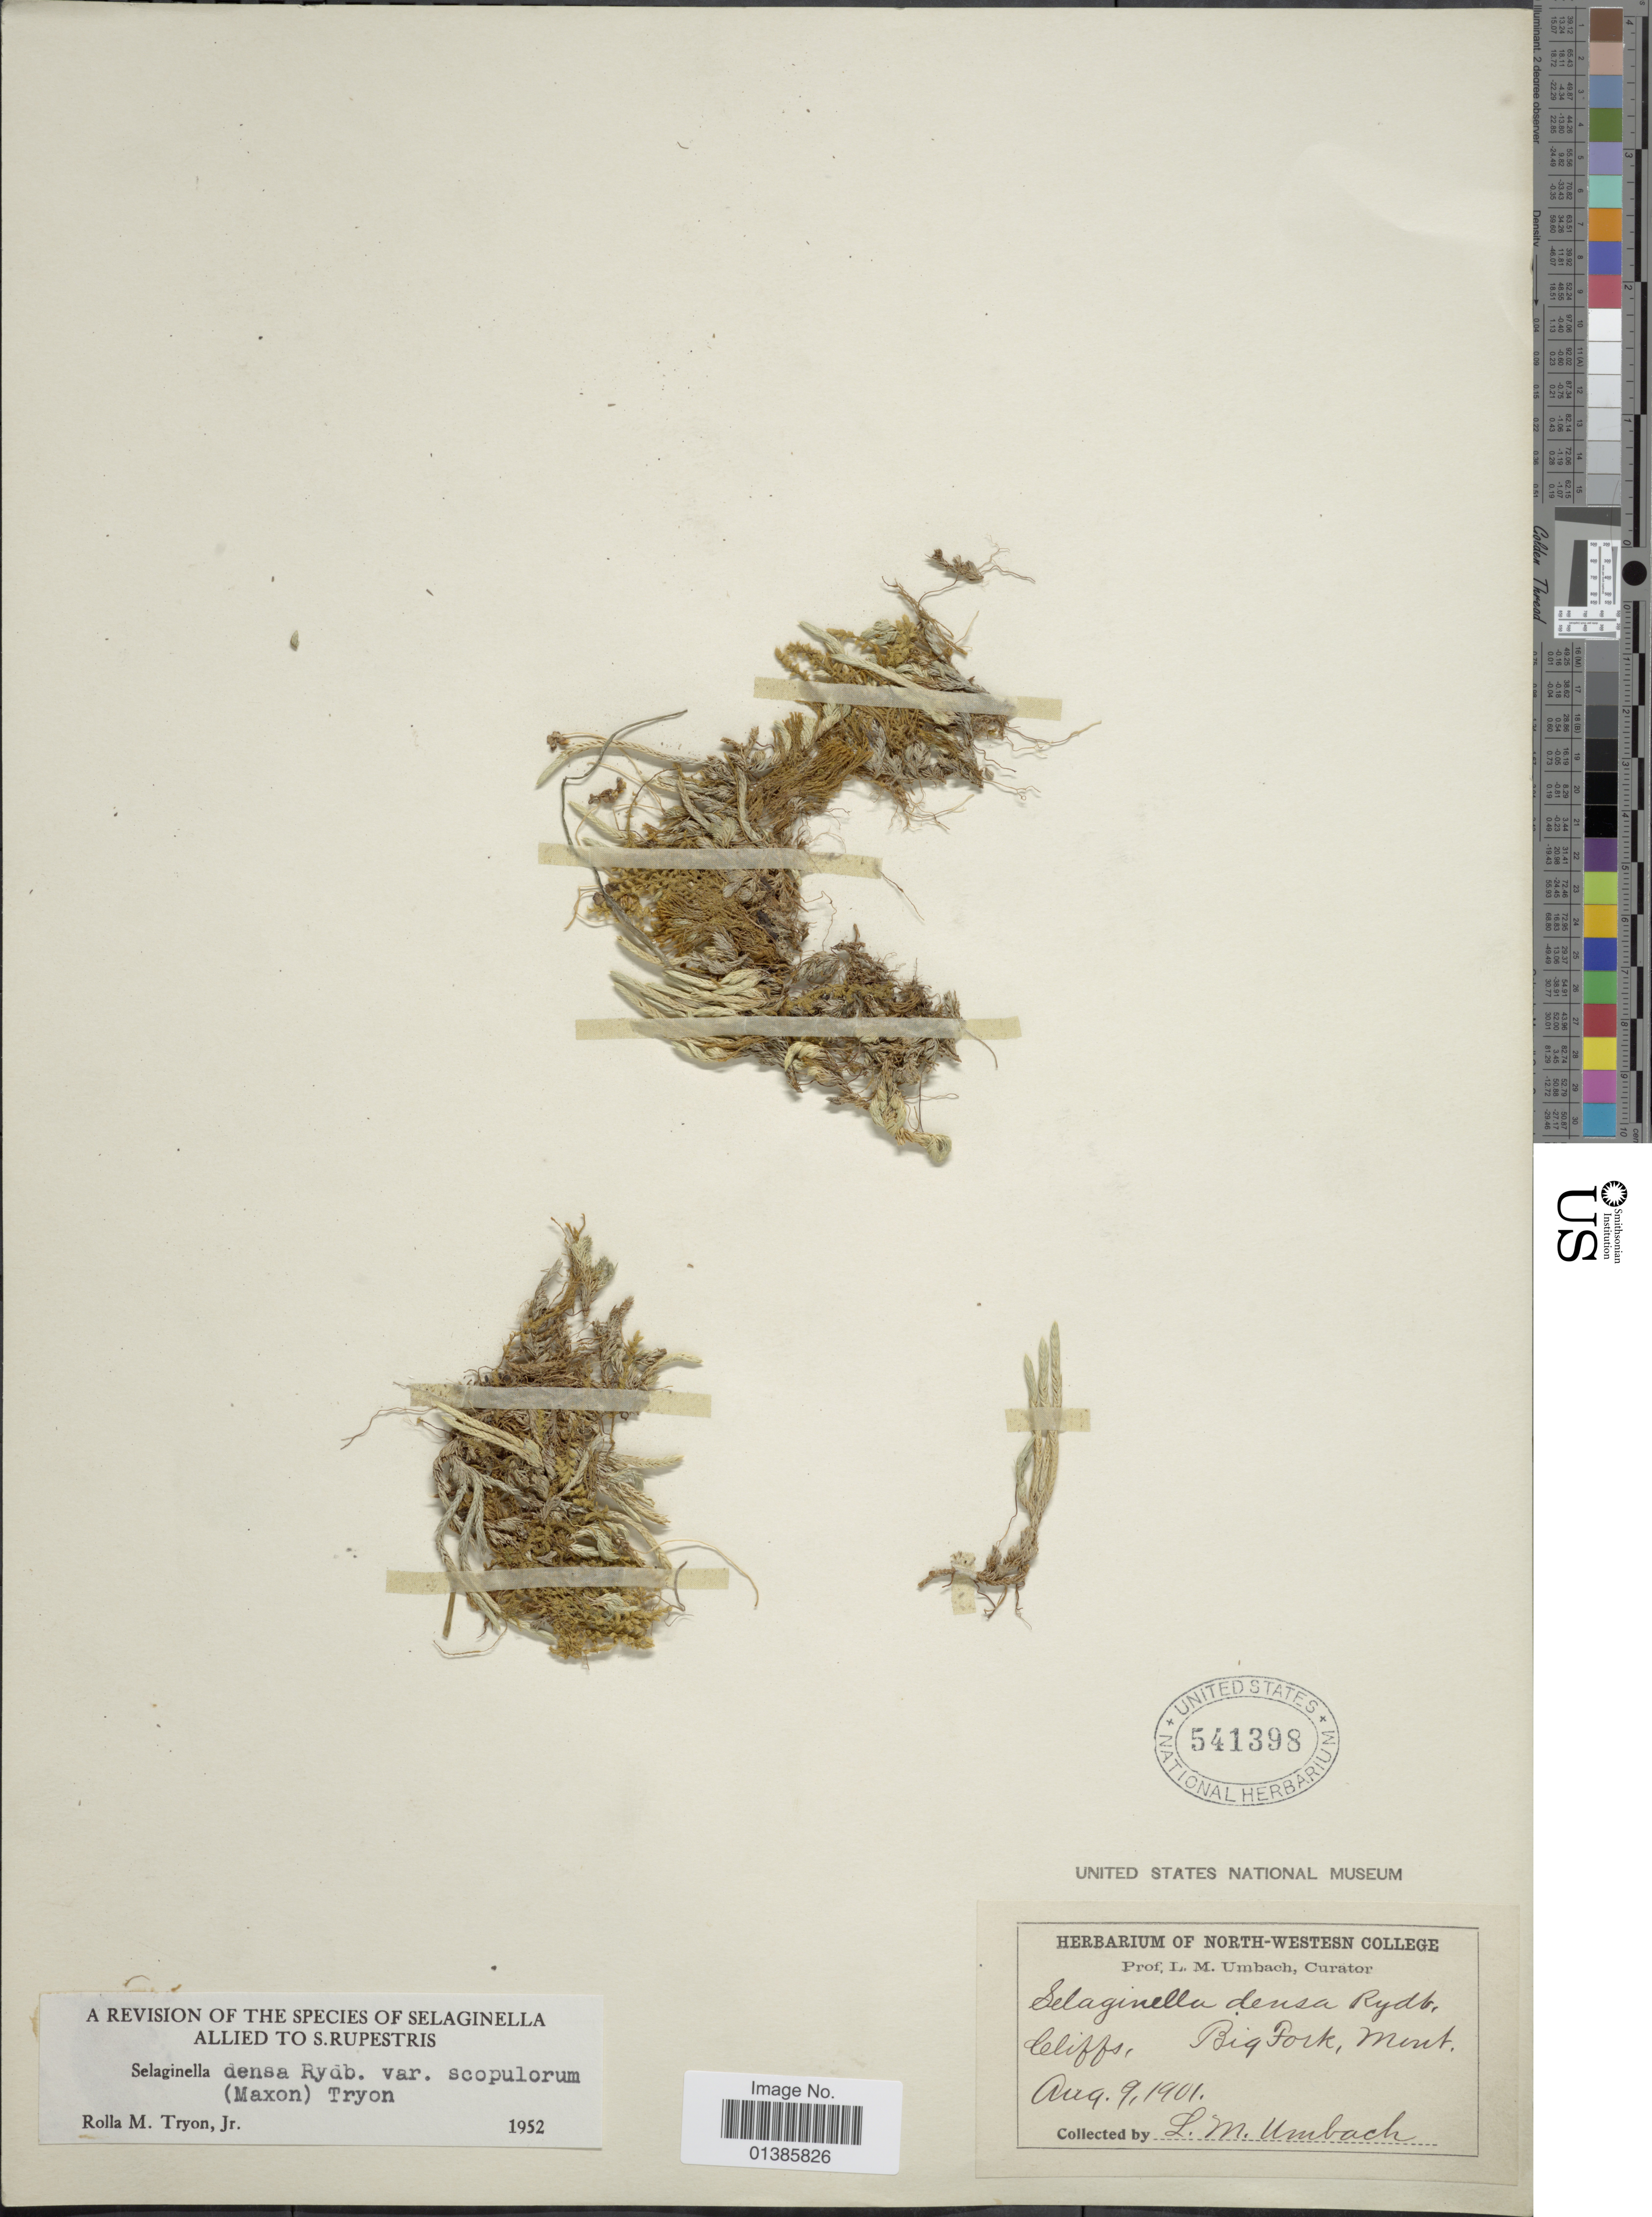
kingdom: Plantae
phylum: Tracheophyta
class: Lycopodiopsida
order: Selaginellales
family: Selaginellaceae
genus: Selaginella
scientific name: Selaginella densa var. scopulorum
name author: (Maxon) R.M. Tryon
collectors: L. M. Umbach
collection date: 1901-08-09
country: United States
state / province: Montana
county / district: Flathead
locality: Big Fork.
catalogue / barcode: US 541398